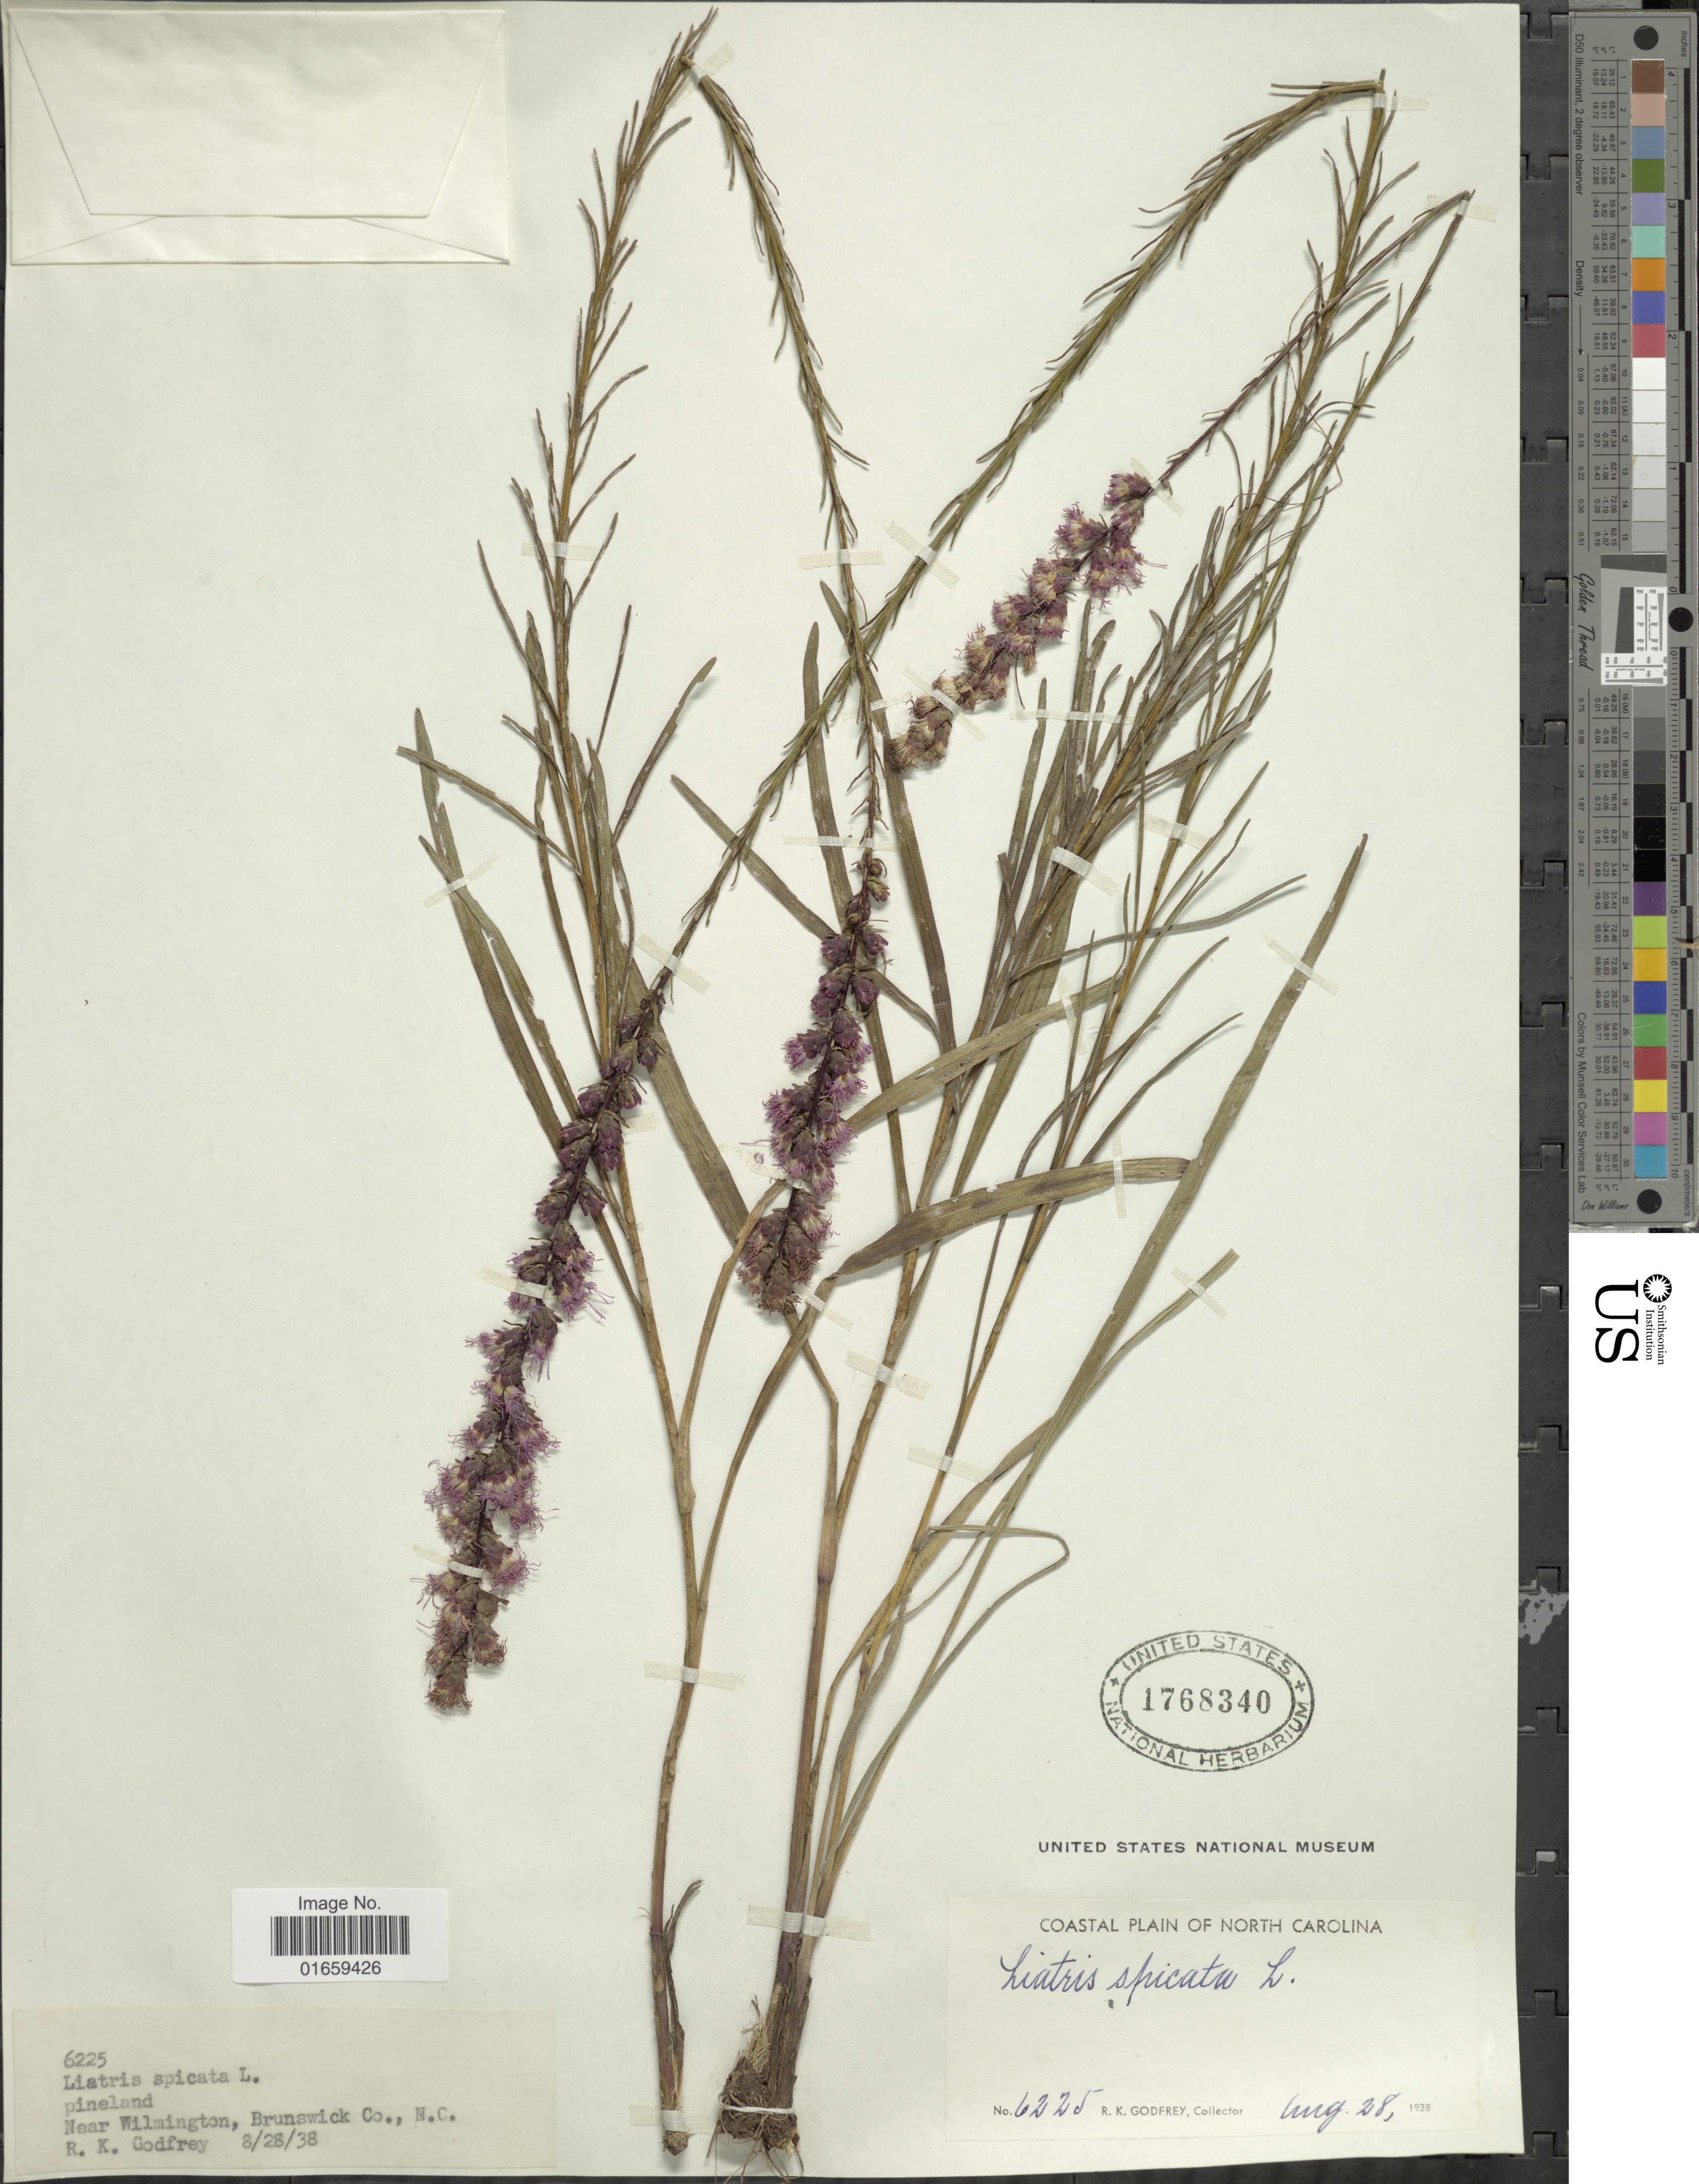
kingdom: Plantae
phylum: Tracheophyta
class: Magnoliopsida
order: Asterales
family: Asteraceae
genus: Liatris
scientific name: Liatris spicata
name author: (L.) Willd.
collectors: R. K. Godfrey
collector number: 6225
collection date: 1938-08-28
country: United States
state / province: North Carolina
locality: Near Wilmington, Brunswick Co., N. C.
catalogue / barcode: US 1768340